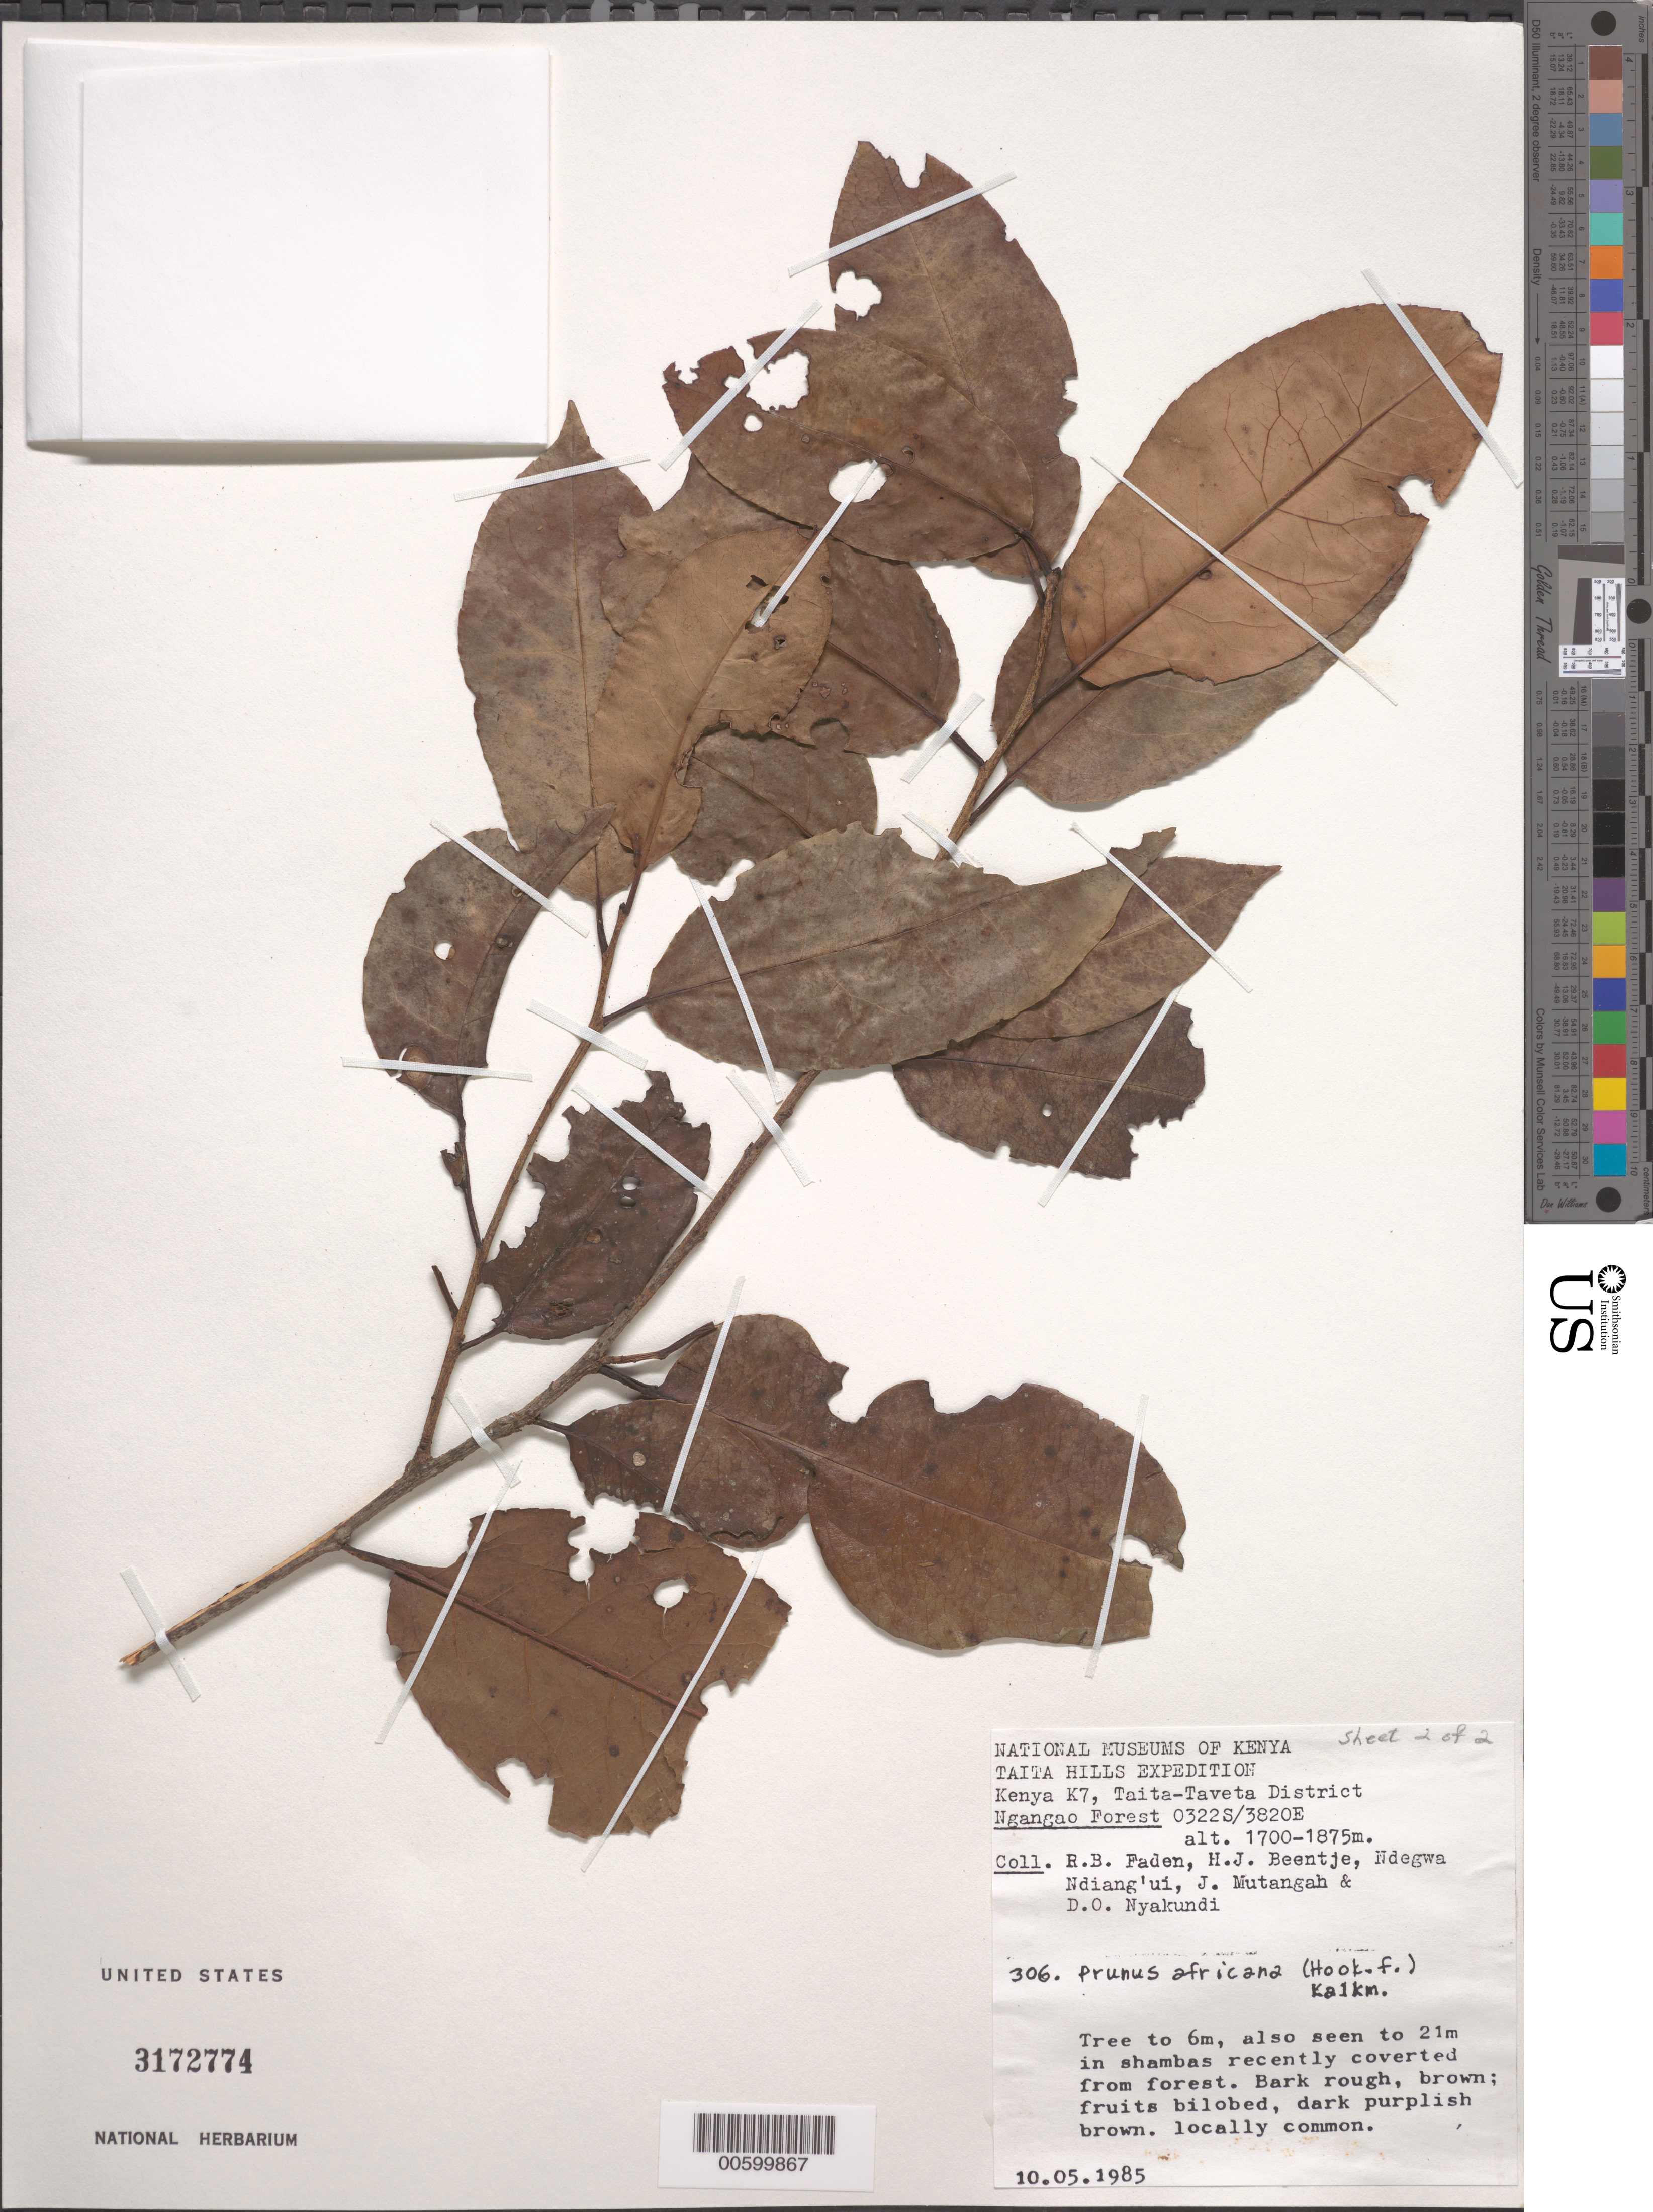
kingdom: Plantae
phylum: Tracheophyta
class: Magnoliopsida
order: Rosales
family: Rosaceae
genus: Prunus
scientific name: Prunus africana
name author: (Hook. f.) Kalkman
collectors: R. B. Faden, H. J. Beentje, Ndegwa Ndiang'ui, J. Mutangah & D. Nyakundi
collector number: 306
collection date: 1985-05-10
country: Kenya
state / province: Taita Taveta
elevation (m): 1700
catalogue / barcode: US 3172774